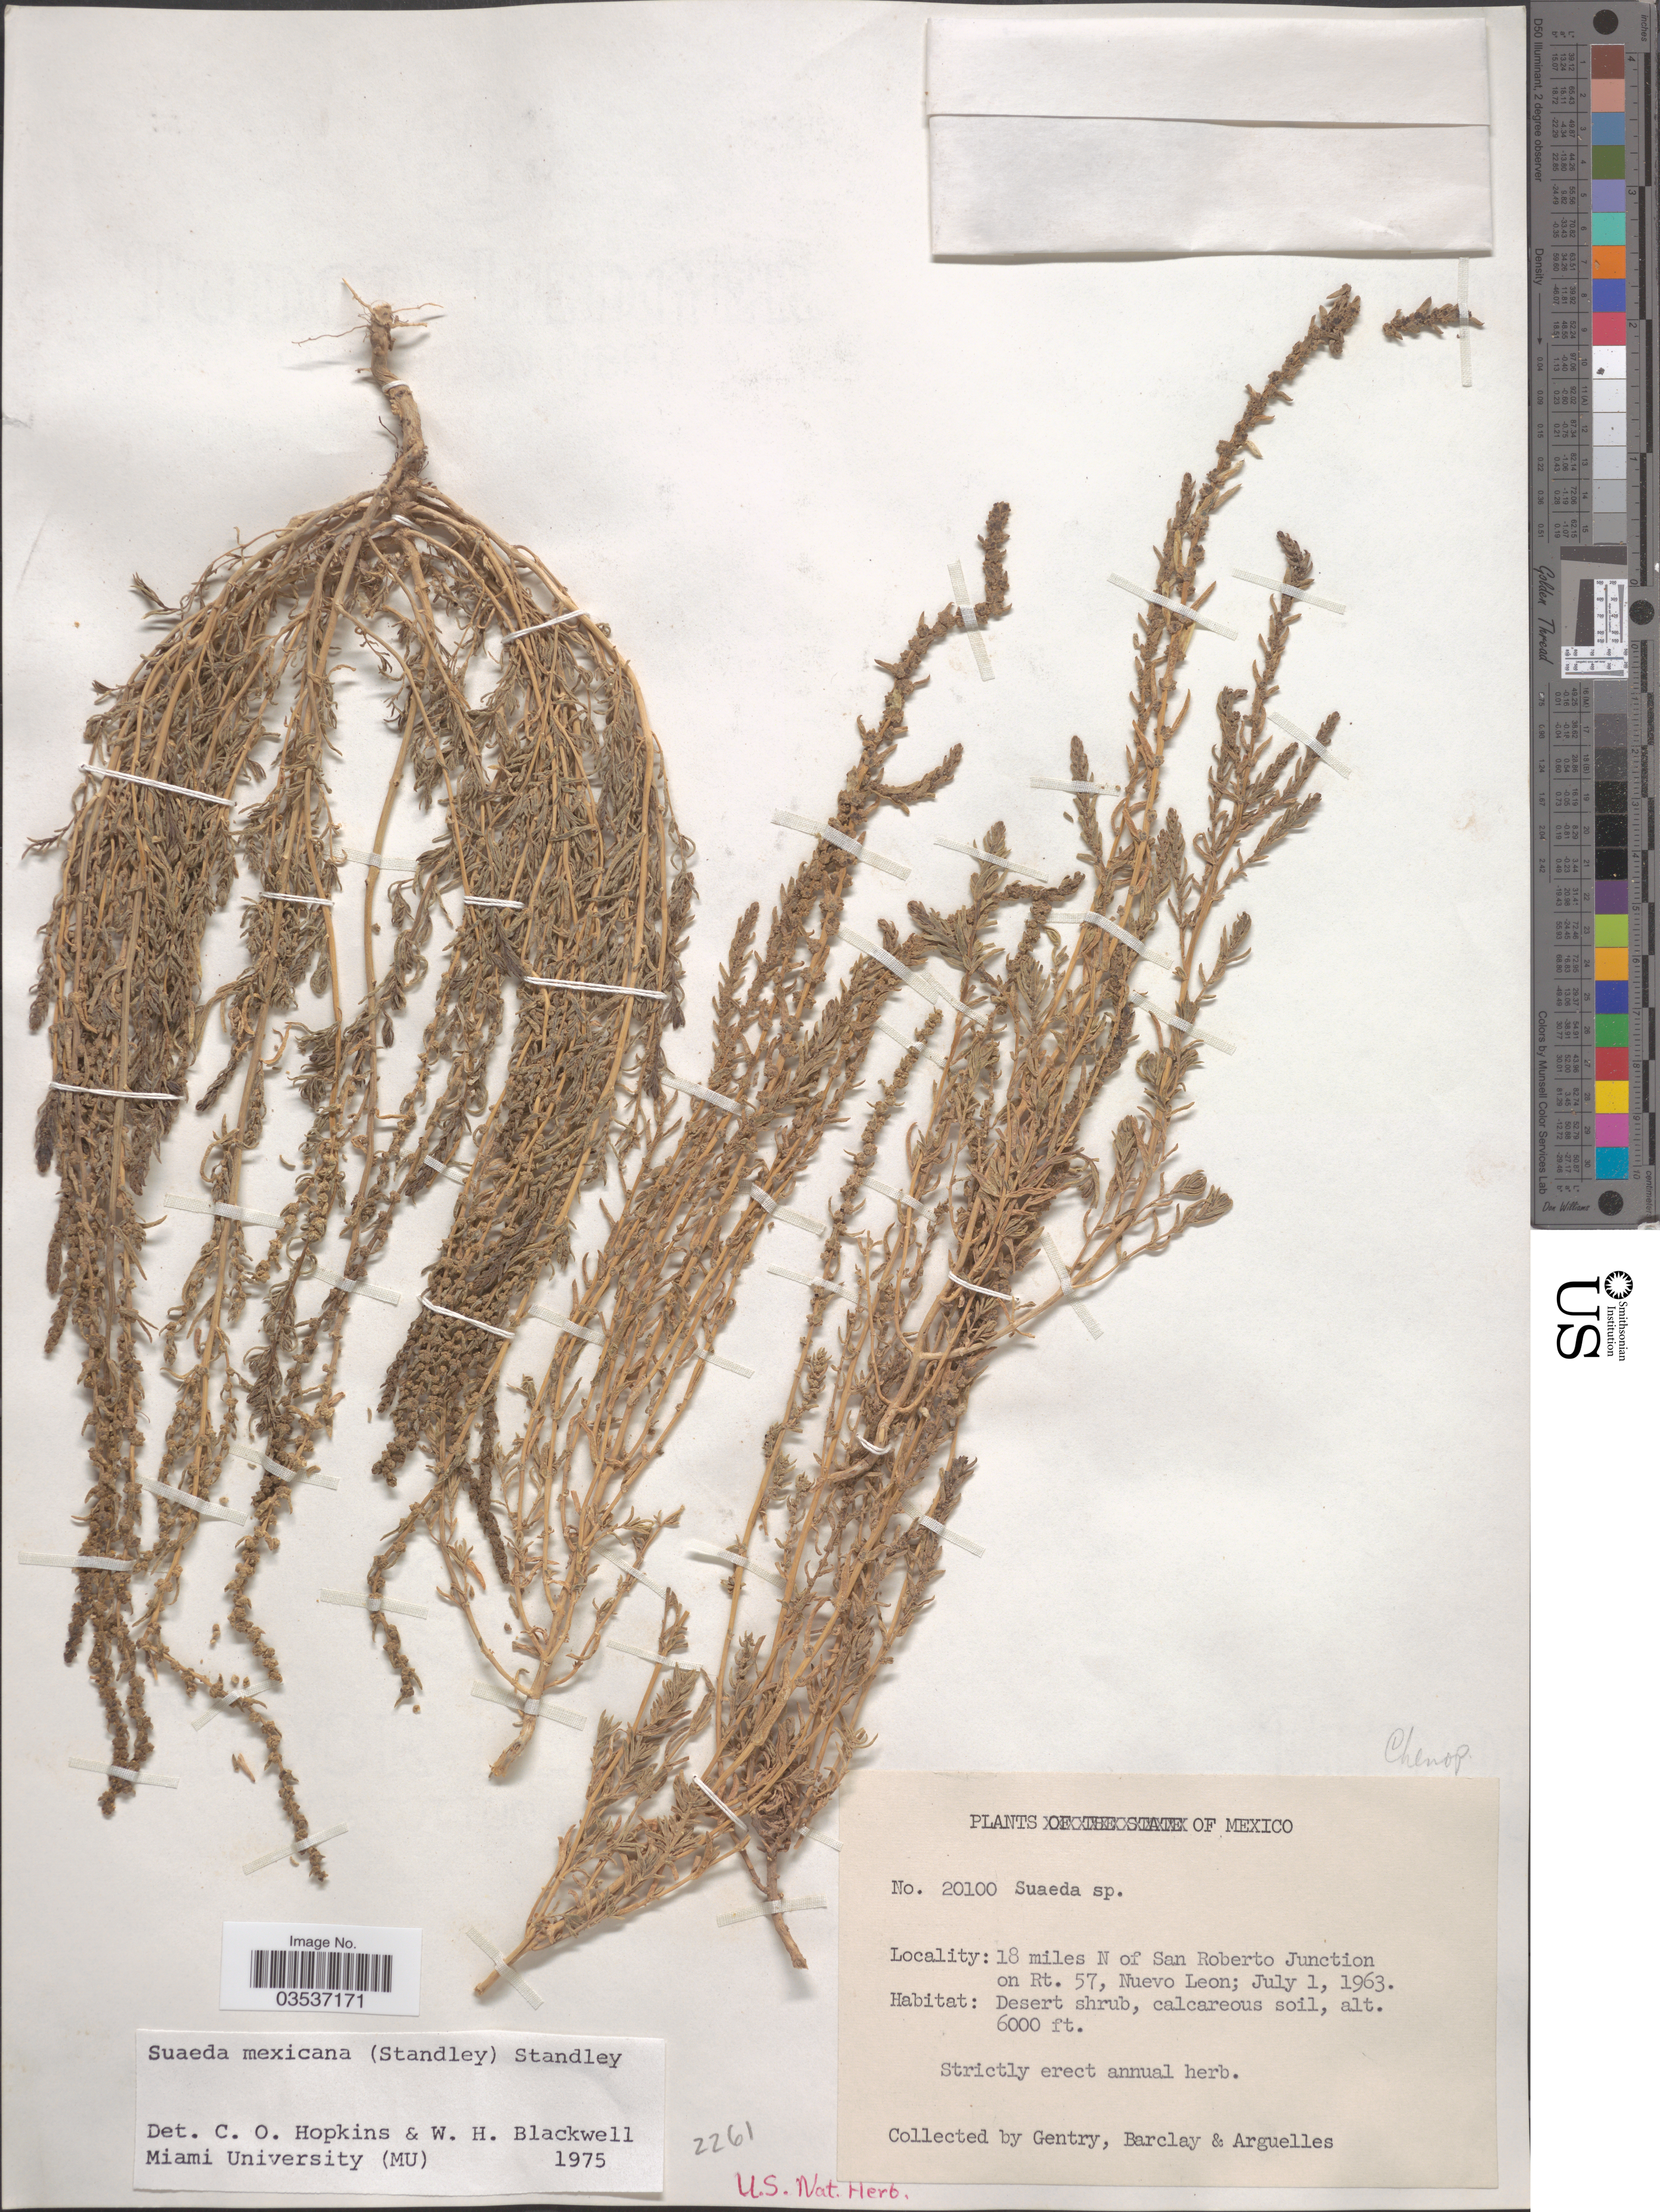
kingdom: Plantae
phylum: Tracheophyta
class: Magnoliopsida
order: Caryophyllales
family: Amaranthaceae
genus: Suaeda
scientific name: Suaeda mexicana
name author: (Standl.) Standl.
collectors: Gentry, --, -- Barclay & Arguelles, --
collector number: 20100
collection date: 1963-07-01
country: Mexico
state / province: Nuevo León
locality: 18 miles N of San Roberto Junction on Rt. 57.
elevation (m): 1829